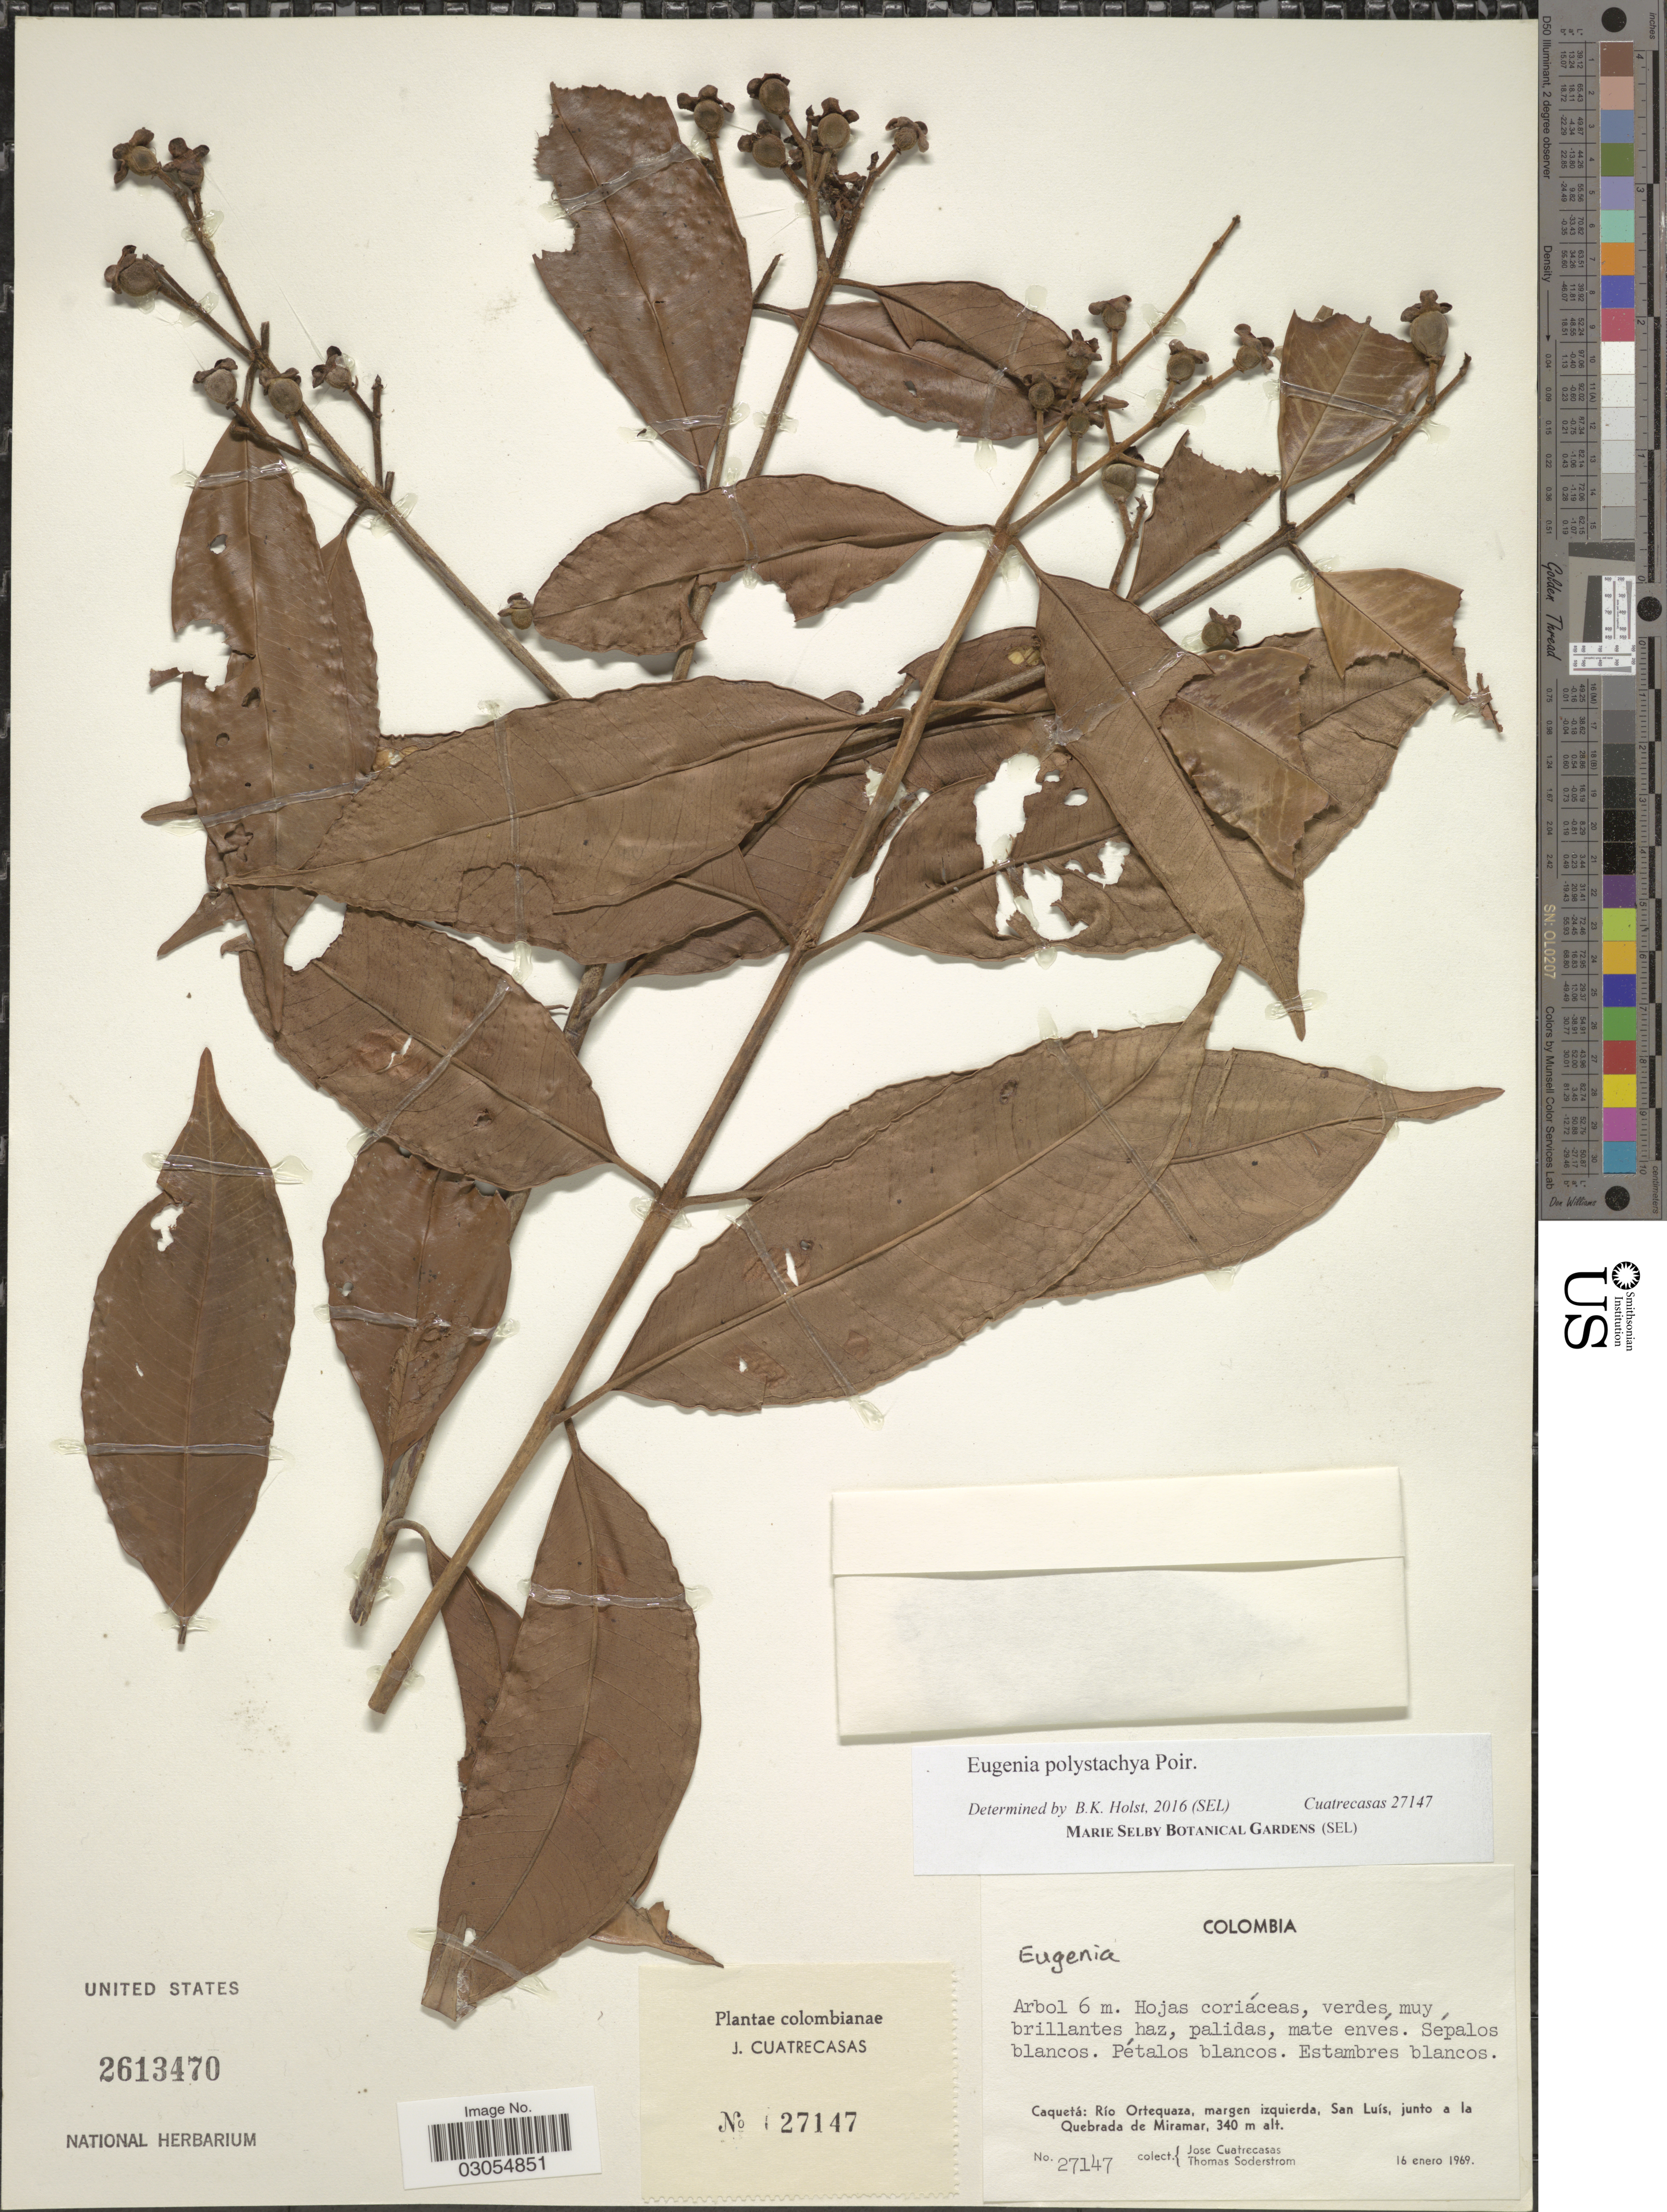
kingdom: Plantae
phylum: Tracheophyta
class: Magnoliopsida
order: Myrtales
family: Myrtaceae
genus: Eugenia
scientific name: Eugenia polystachya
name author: Rich.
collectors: J. Cuatrecasas & T. R. Soderstrom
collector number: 27147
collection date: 1969-01-16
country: Colombia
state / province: Caquetá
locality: Río Orteguaza, margen izquierda, San Luís, junto a la Quebrada de Miramar.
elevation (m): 340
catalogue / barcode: US 2613470